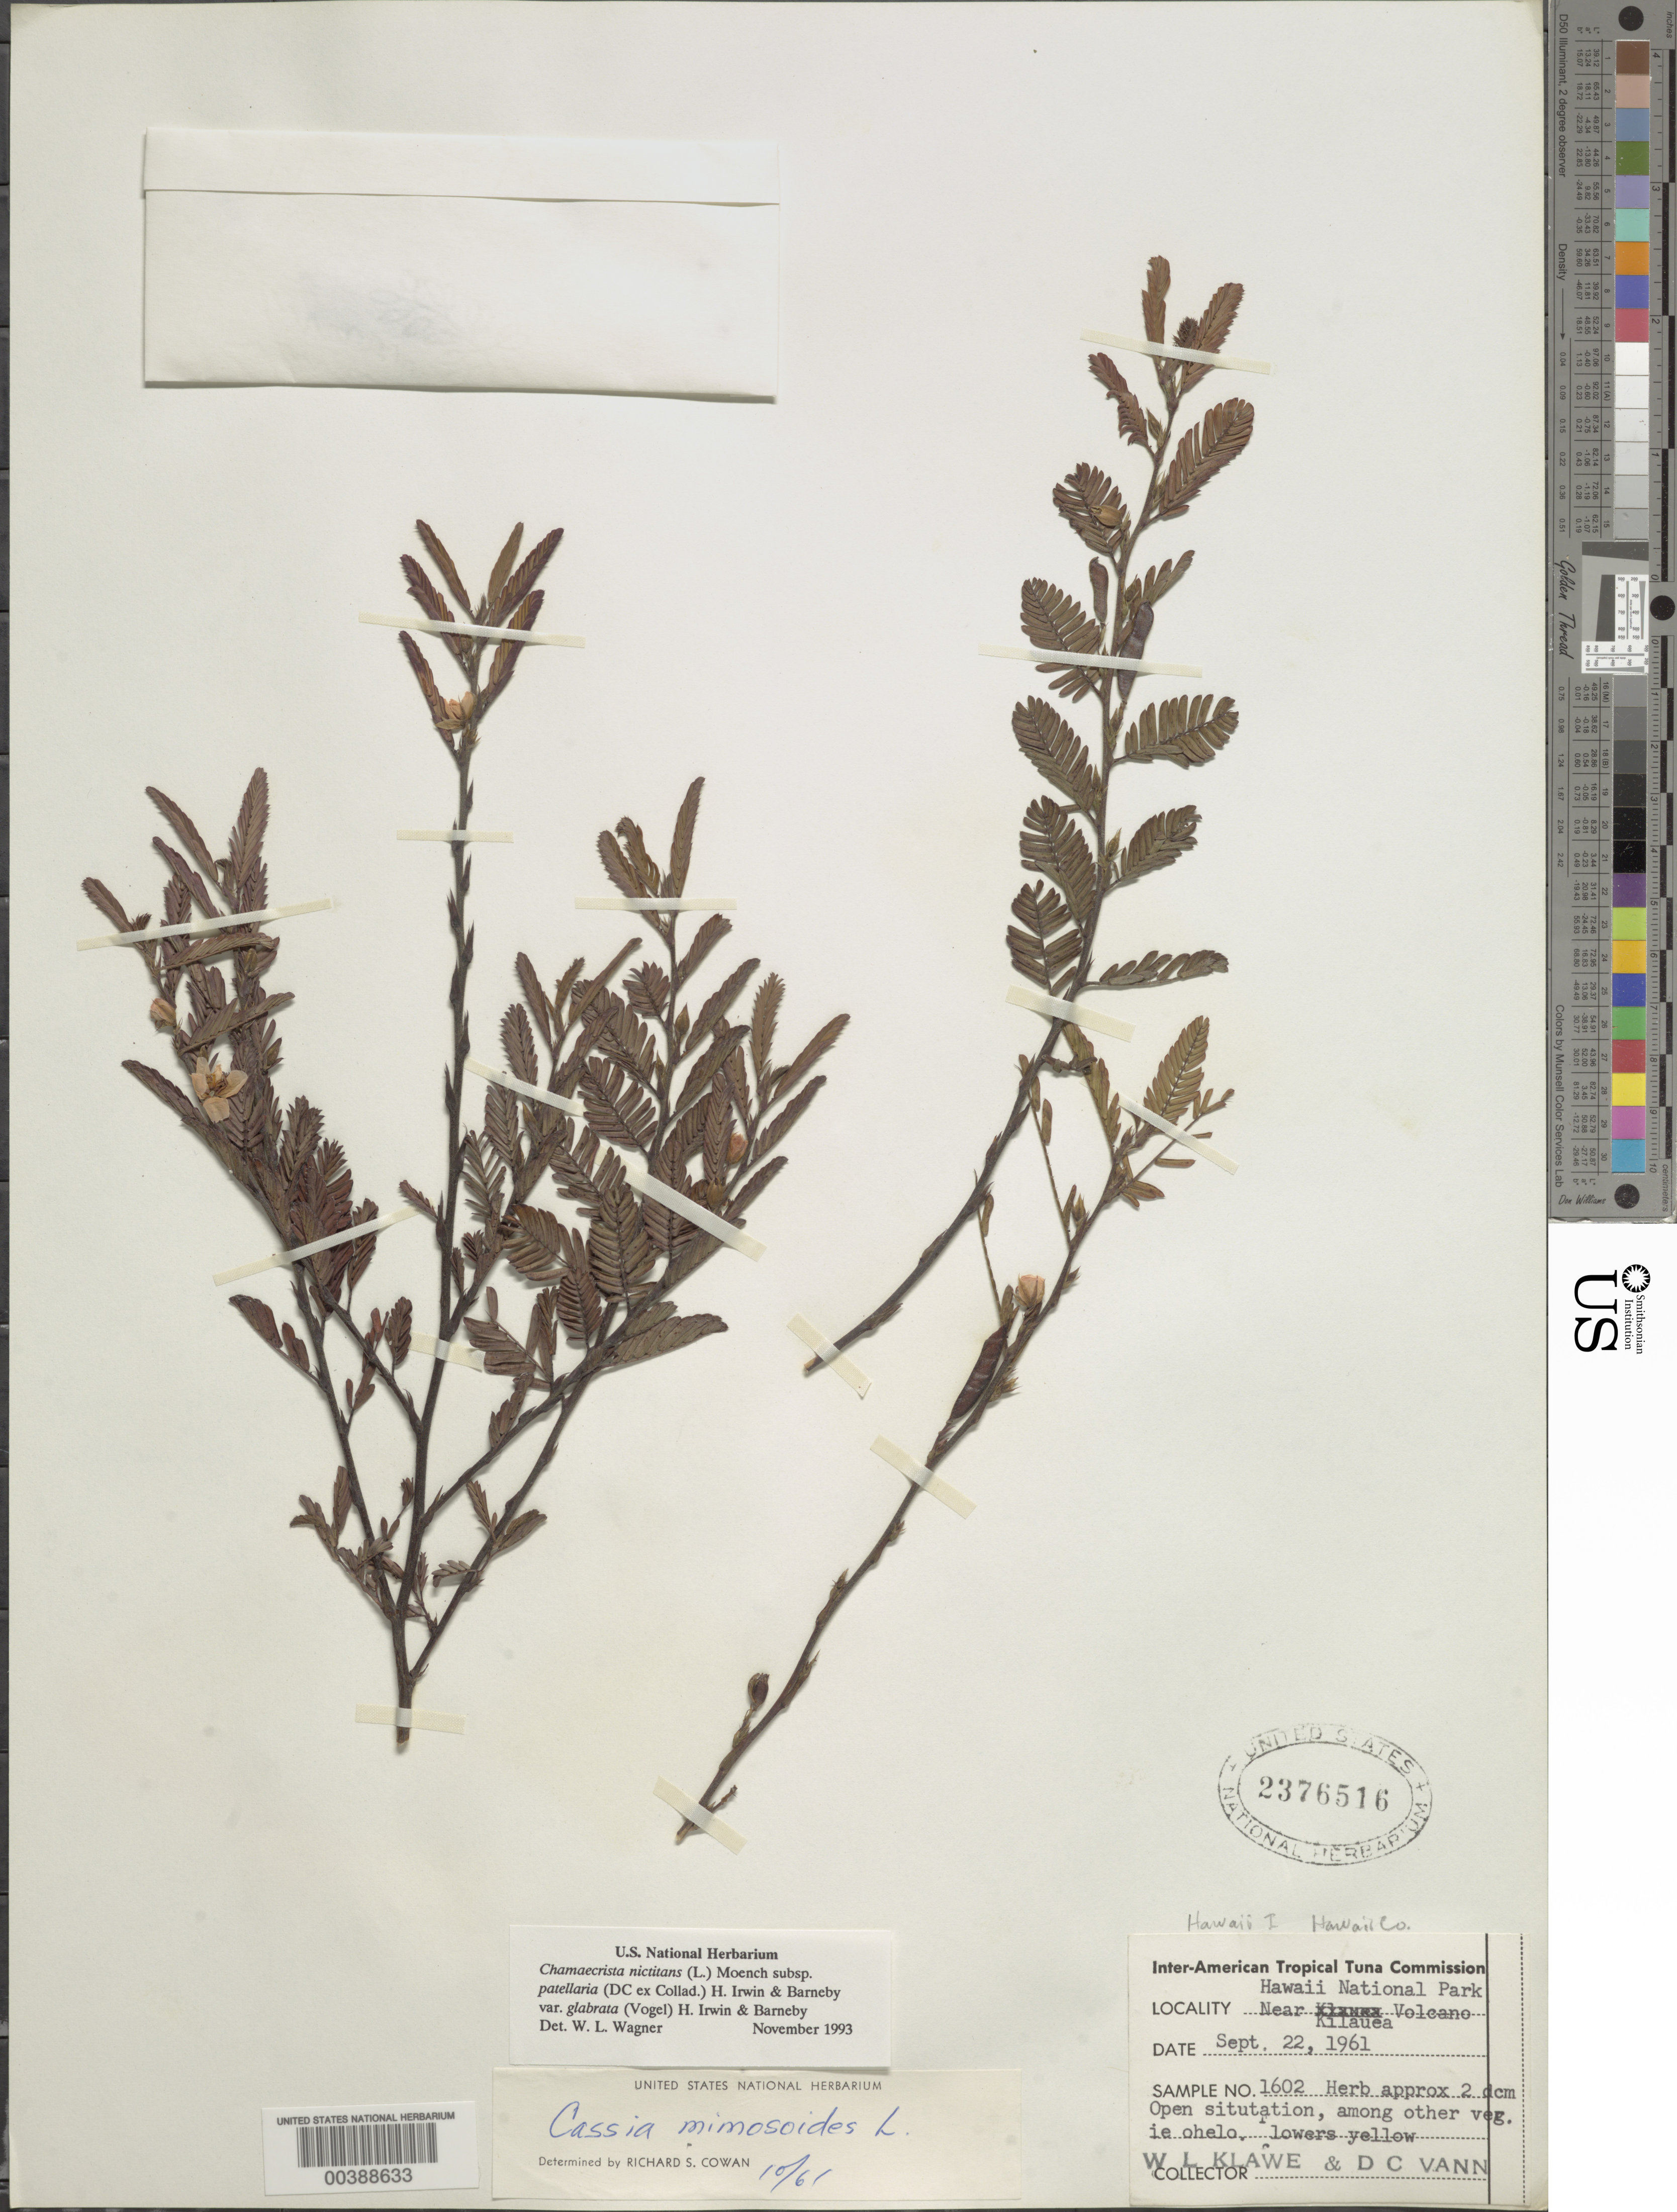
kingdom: Plantae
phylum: Tracheophyta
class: Magnoliopsida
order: Fabales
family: Fabaceae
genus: Chamaecrista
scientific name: Chamaecrista nictitans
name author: (L.) Moench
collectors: W. Klawe & D. Vann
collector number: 1602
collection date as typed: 22 Sep 1961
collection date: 1961-09-22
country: United States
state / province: Hawaii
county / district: Hawaii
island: Hawaii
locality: Hawaii national park near Kilauea Volcano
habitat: Open situation among other vegetation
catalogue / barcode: US 2376516